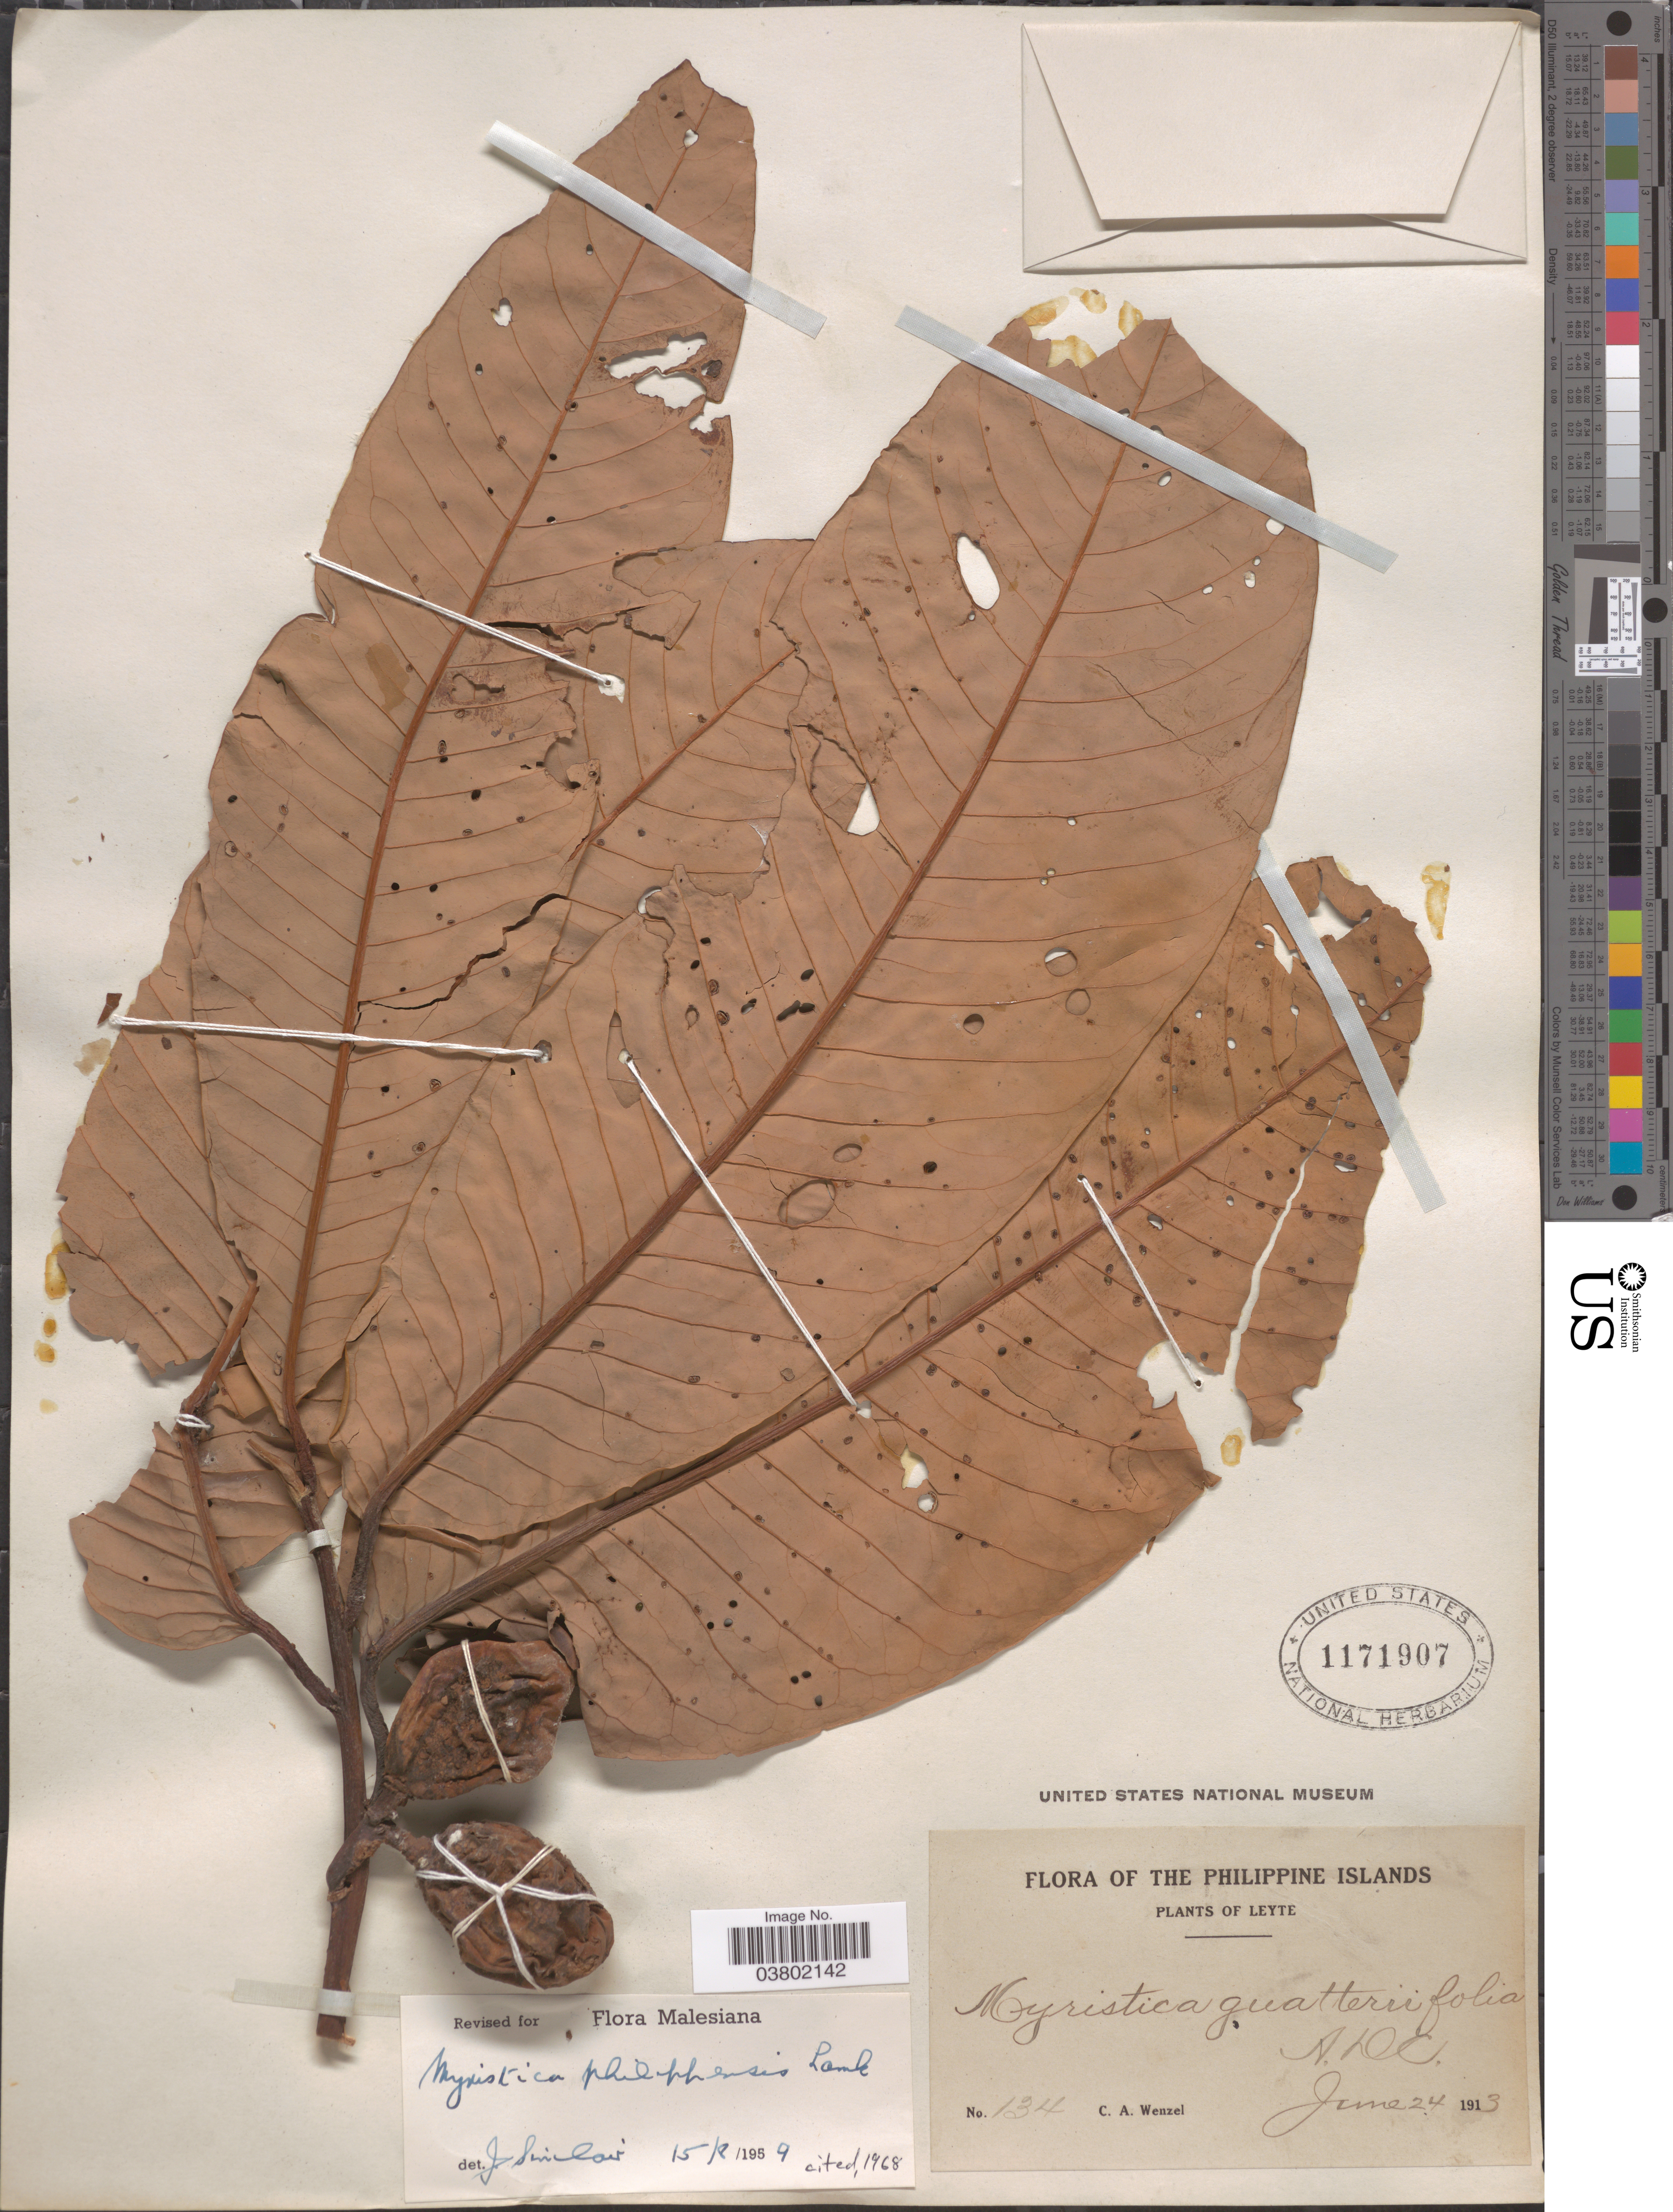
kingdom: Plantae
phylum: Tracheophyta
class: Magnoliopsida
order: Magnoliales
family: Myristicaceae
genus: Myristica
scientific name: Myristica philippensis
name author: Lam.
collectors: C. Wenzel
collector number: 134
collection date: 1913-06-24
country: Philippines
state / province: Eastern Visayas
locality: The Philippine Islands. Leyte.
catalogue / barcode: US 1171907